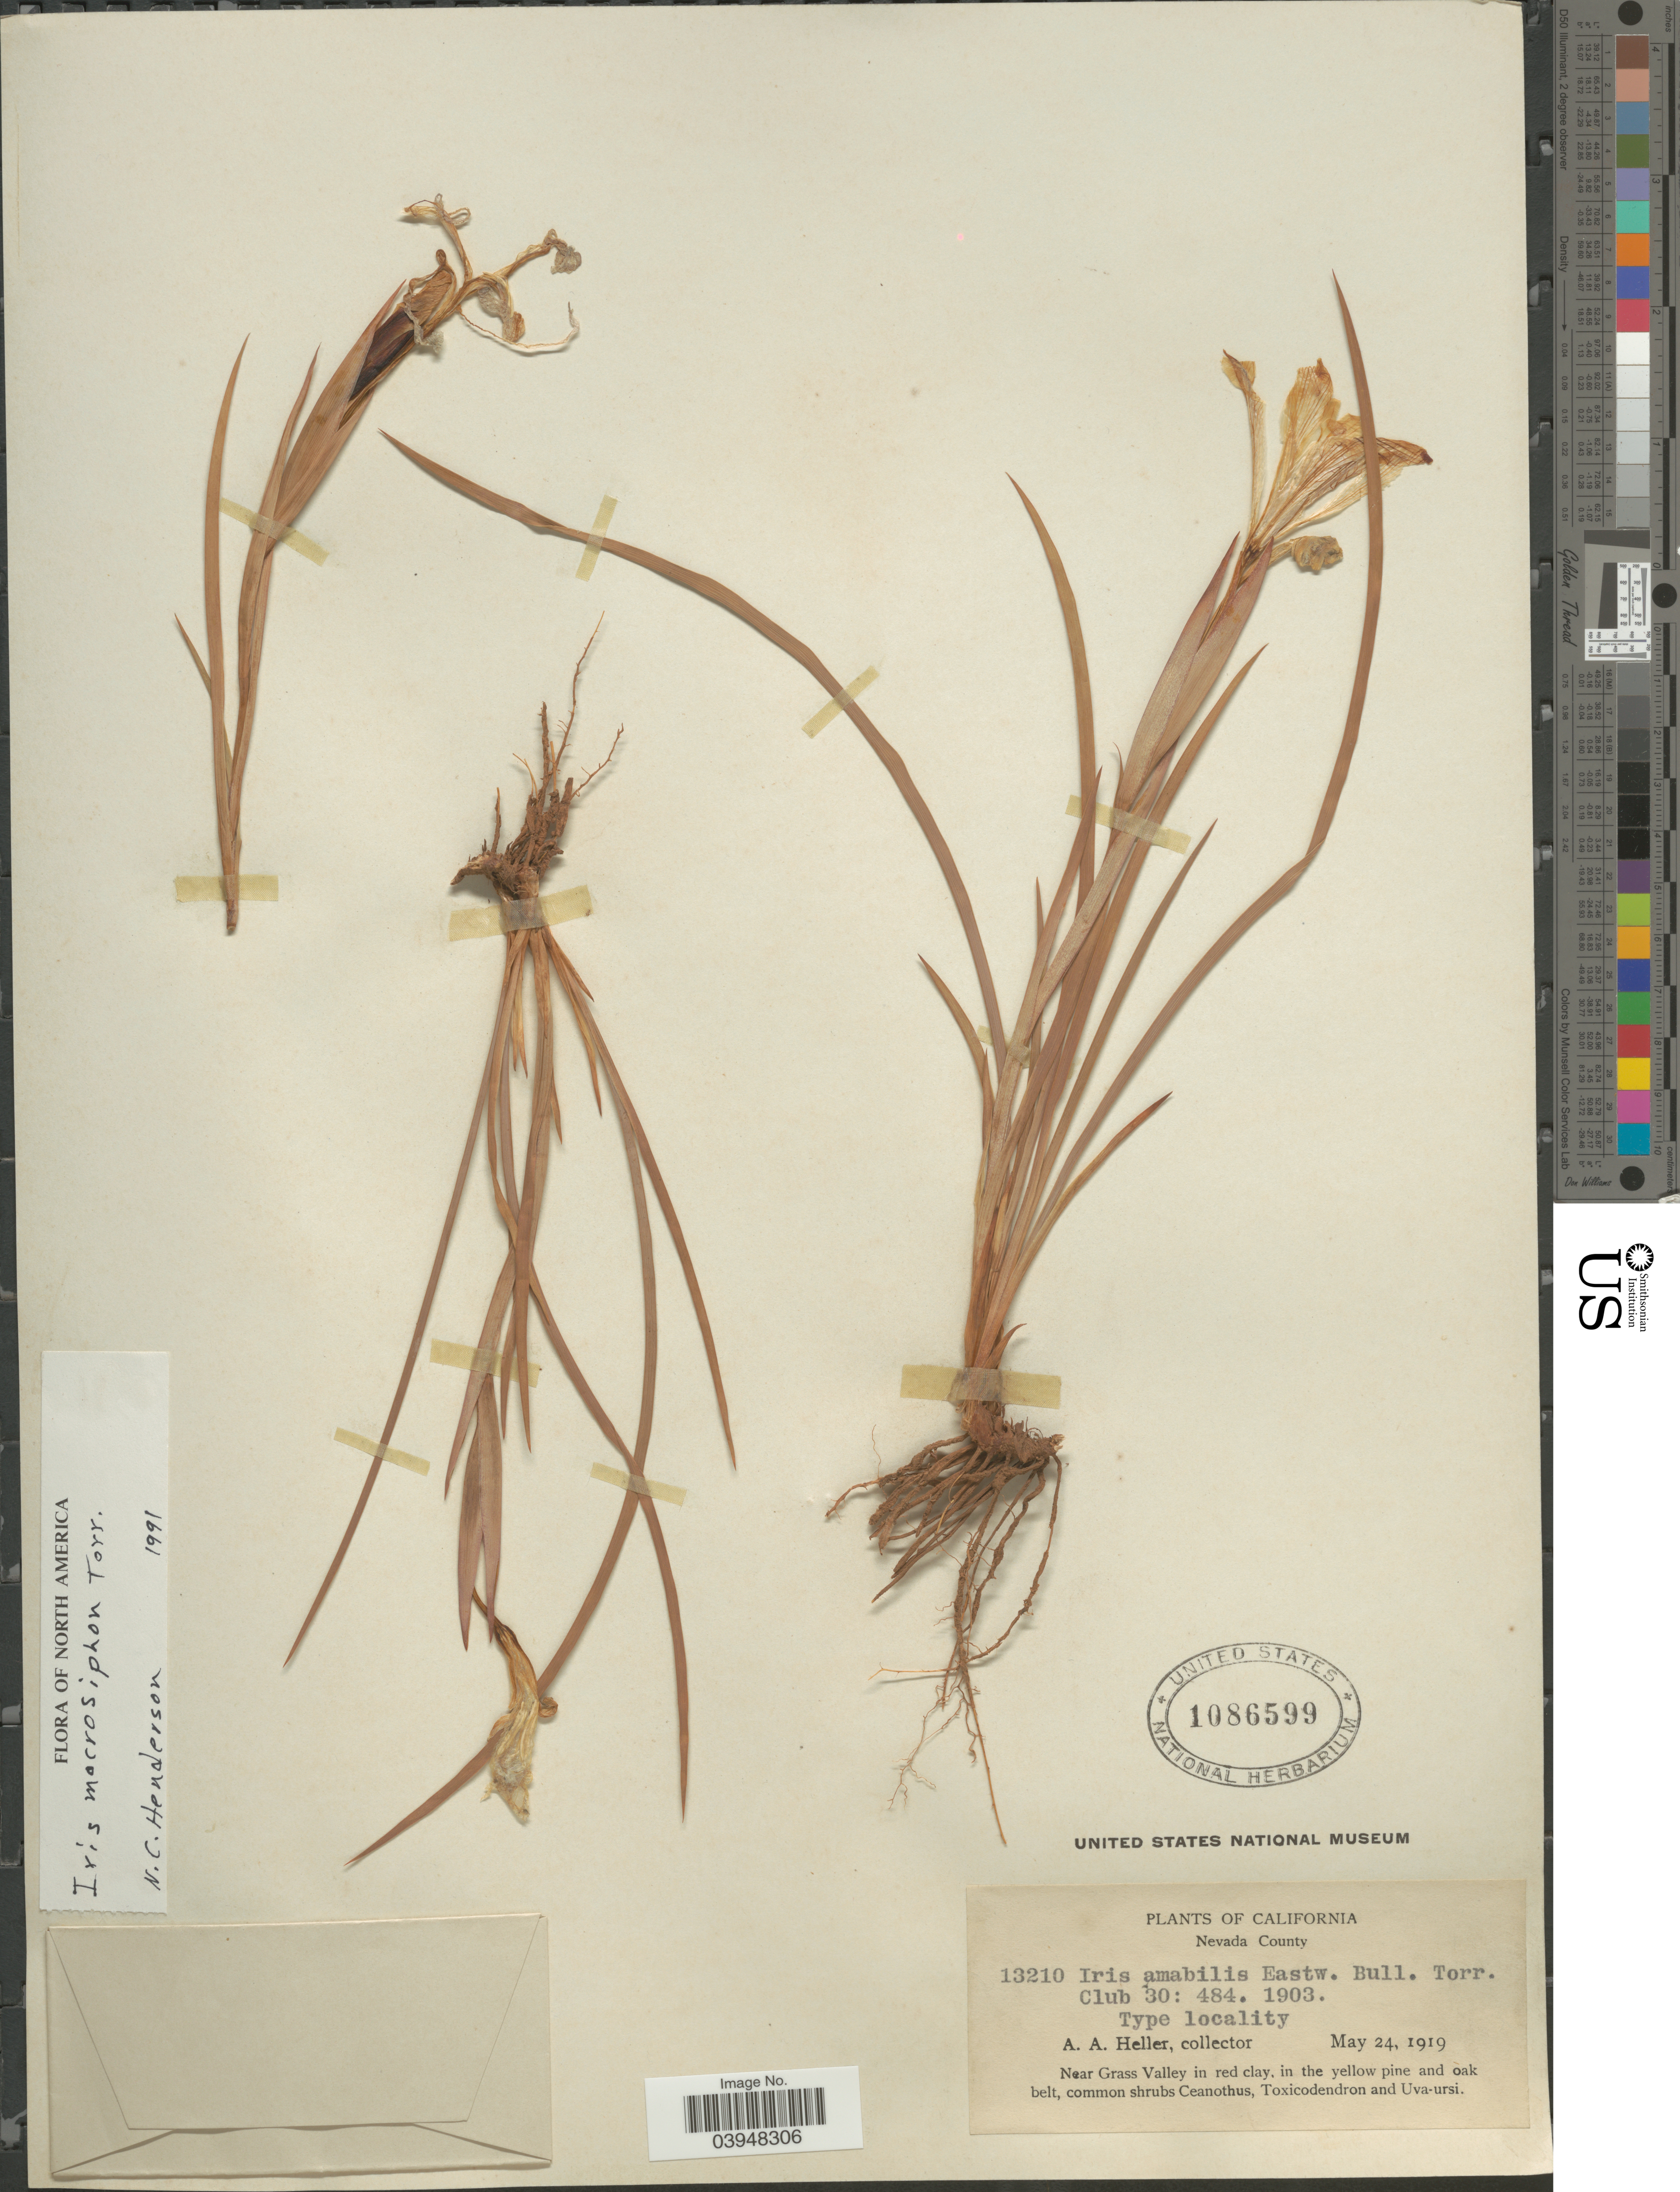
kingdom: Plantae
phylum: Tracheophyta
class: Liliopsida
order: Asparagales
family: Iridaceae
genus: Iris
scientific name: Iris amabilis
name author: Eastw.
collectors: A. A. Heller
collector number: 13210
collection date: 1919-05-24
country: United States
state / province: California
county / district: Nevada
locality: Nevada County. Near Grass Valley in red clay, in the yellow pine and oak belt.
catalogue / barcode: US 1086599